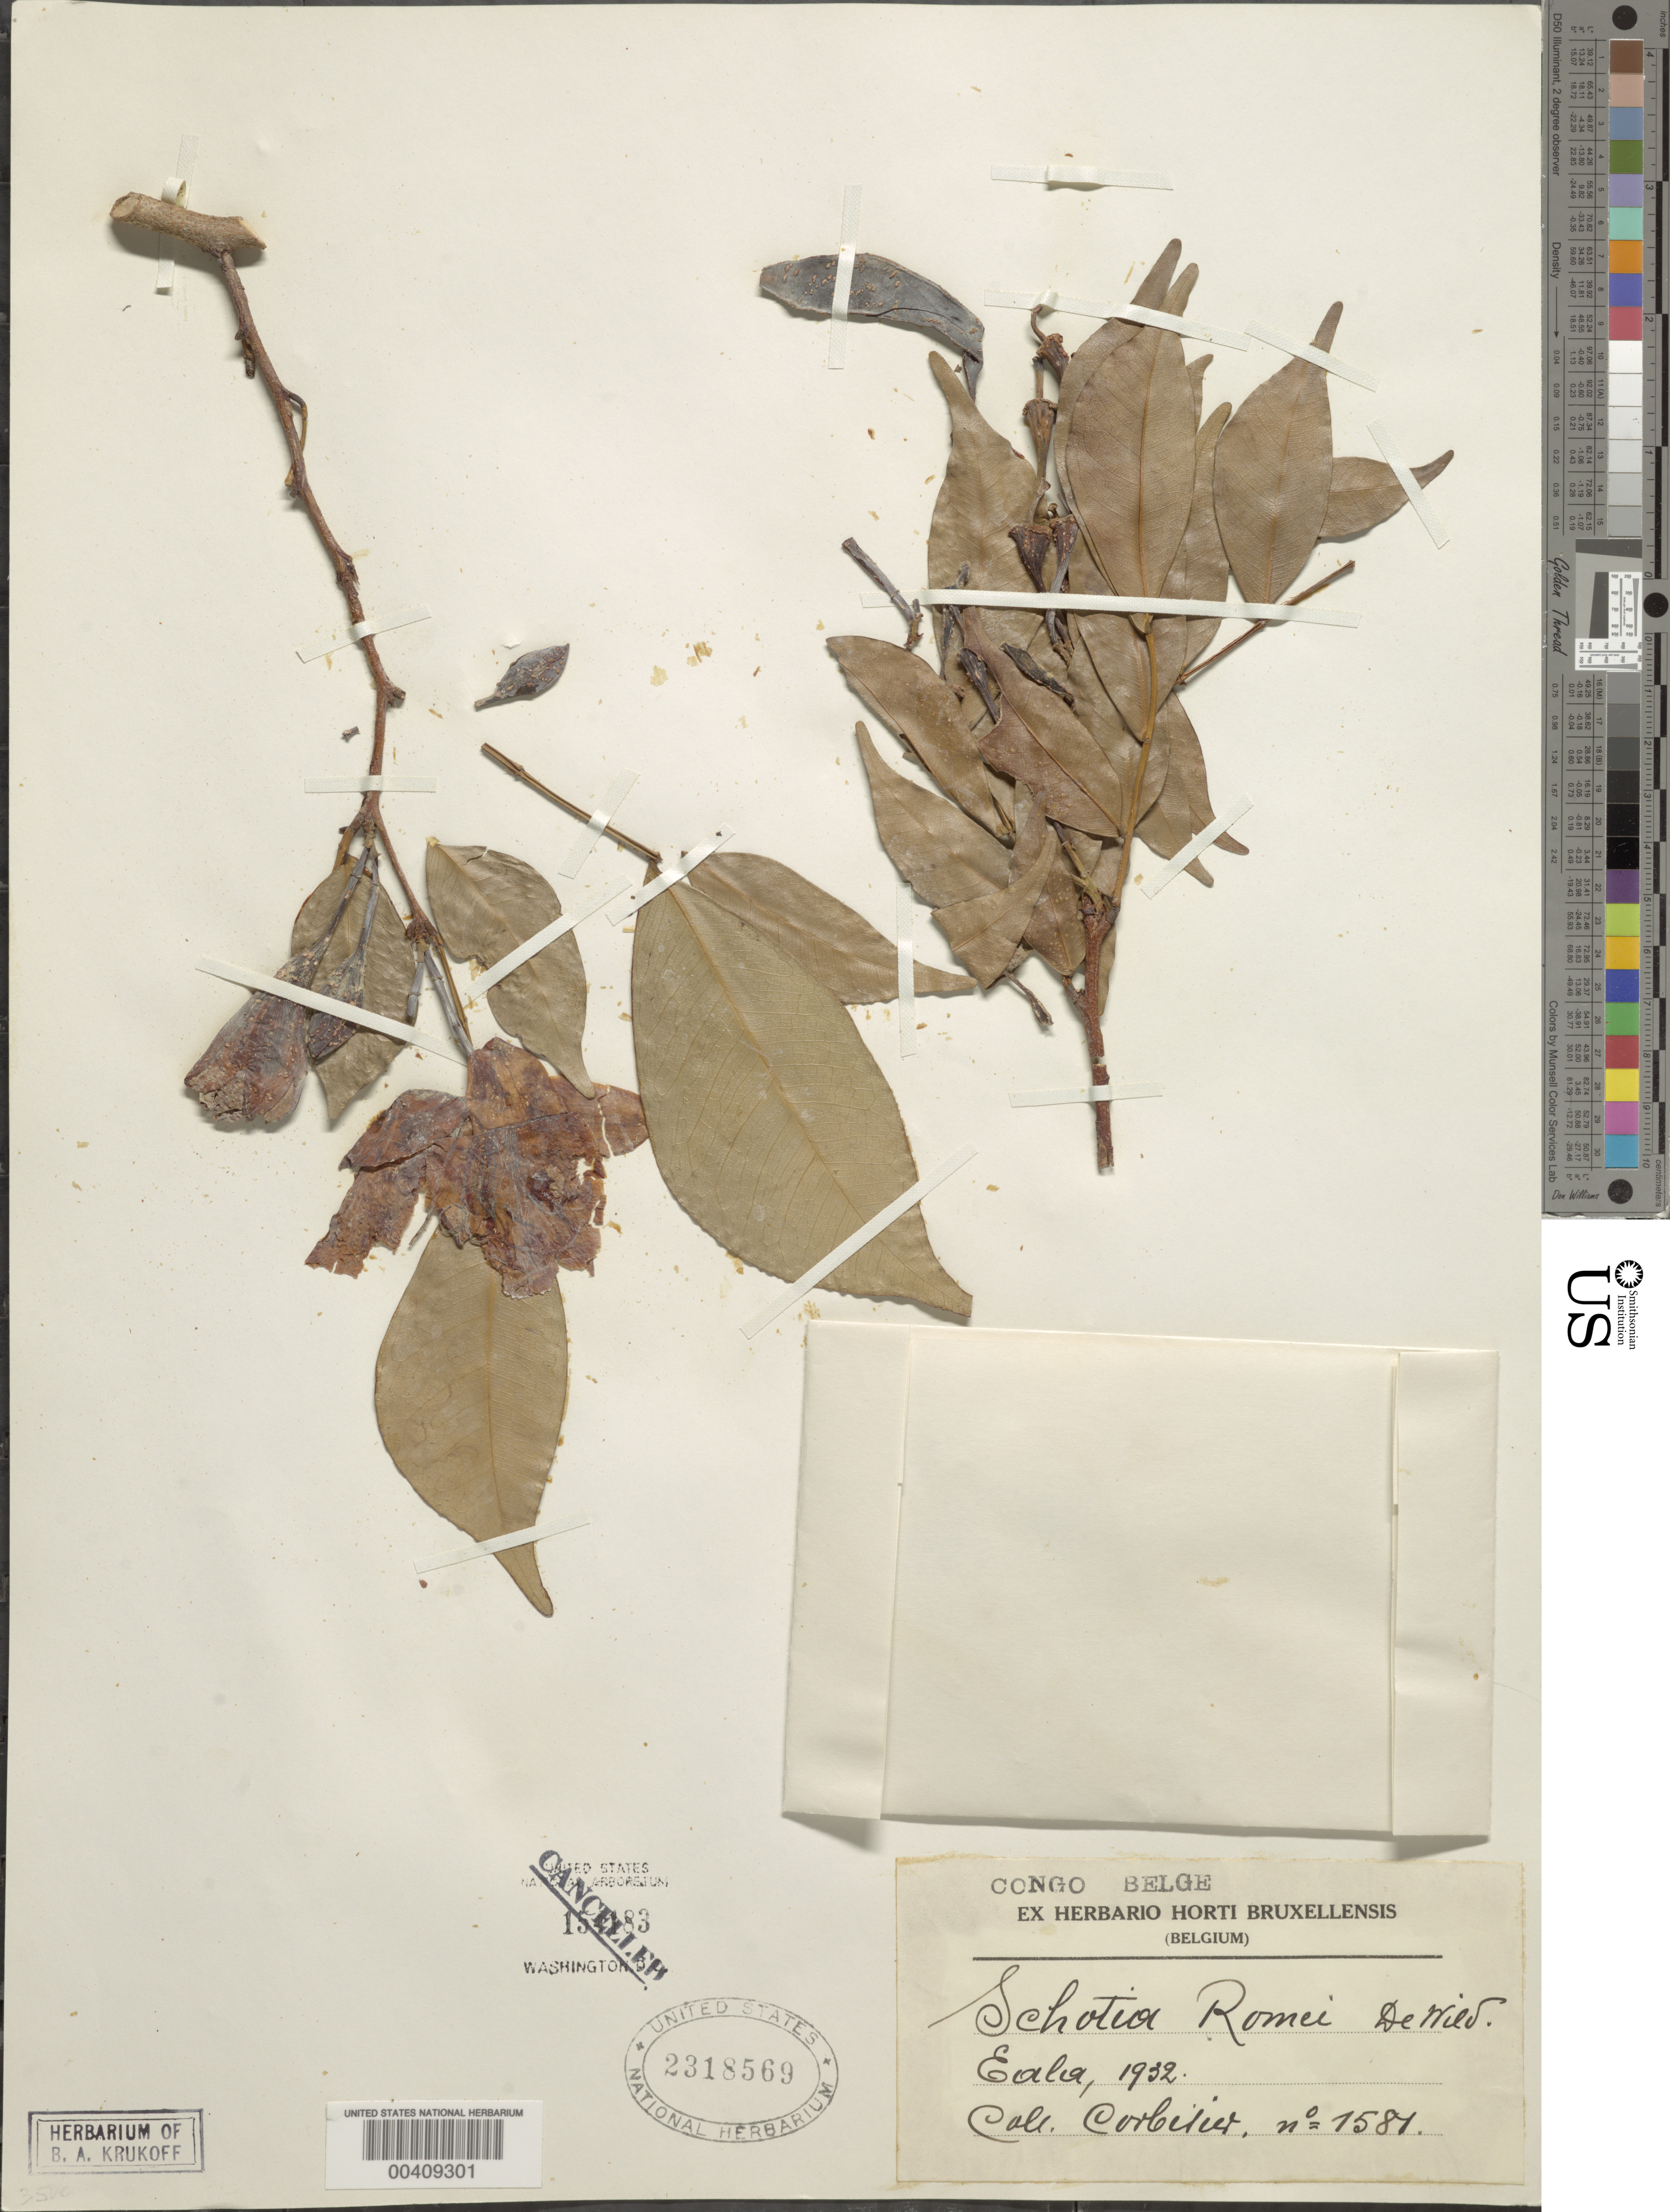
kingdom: Plantae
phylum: Tracheophyta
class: Magnoliopsida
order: Fabales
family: Fabaceae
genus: Schotia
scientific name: Schotia romii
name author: De Wild.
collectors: -. Corbetier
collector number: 1581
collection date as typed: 1932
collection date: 1932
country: Congo, Democratic Republic of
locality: Babadi, kasai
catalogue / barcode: US 2318569